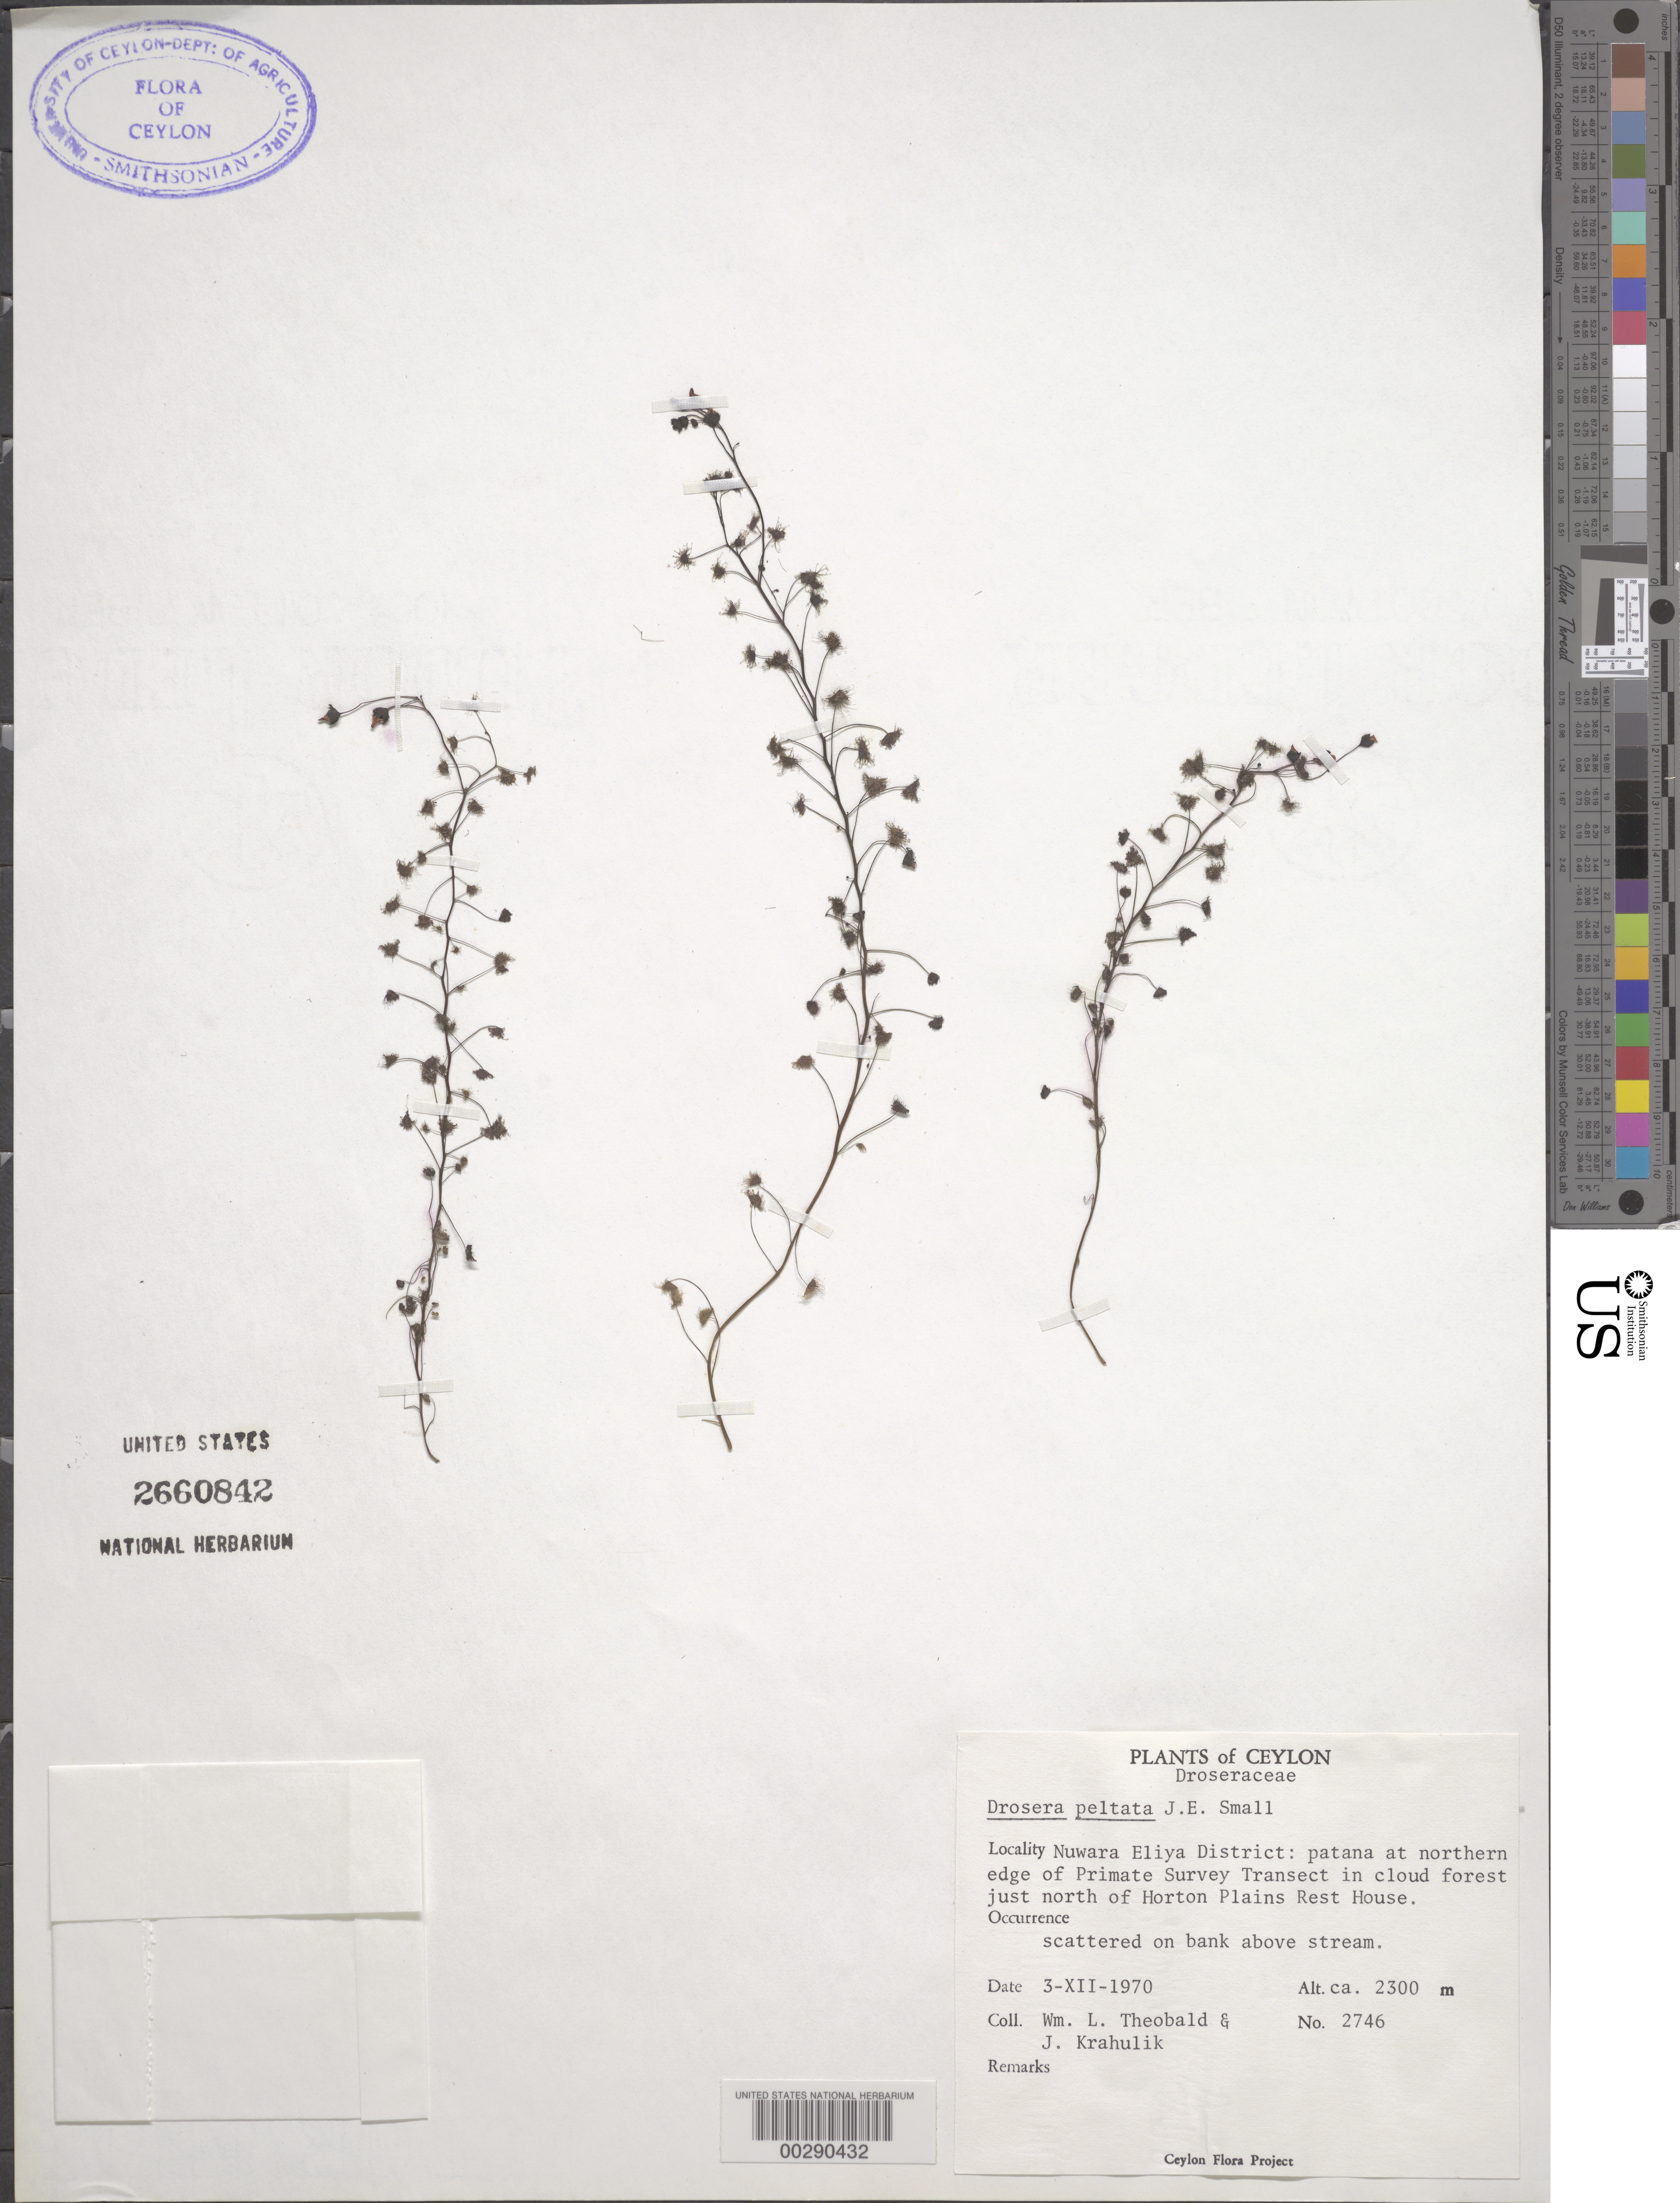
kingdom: Plantae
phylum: Tracheophyta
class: Magnoliopsida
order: Caryophyllales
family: Droseraceae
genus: Drosera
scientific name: Drosera peltata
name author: Sm. ex Willd.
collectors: W. Theobald & J. Krahulik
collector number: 2746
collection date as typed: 03 Dec 1970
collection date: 1970-12-03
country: Sri Lanka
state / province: Central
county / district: Nuwara Eliya Dist.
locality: N of horton plains rest house, n edge of primate survey transect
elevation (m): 2300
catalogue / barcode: US 2660842